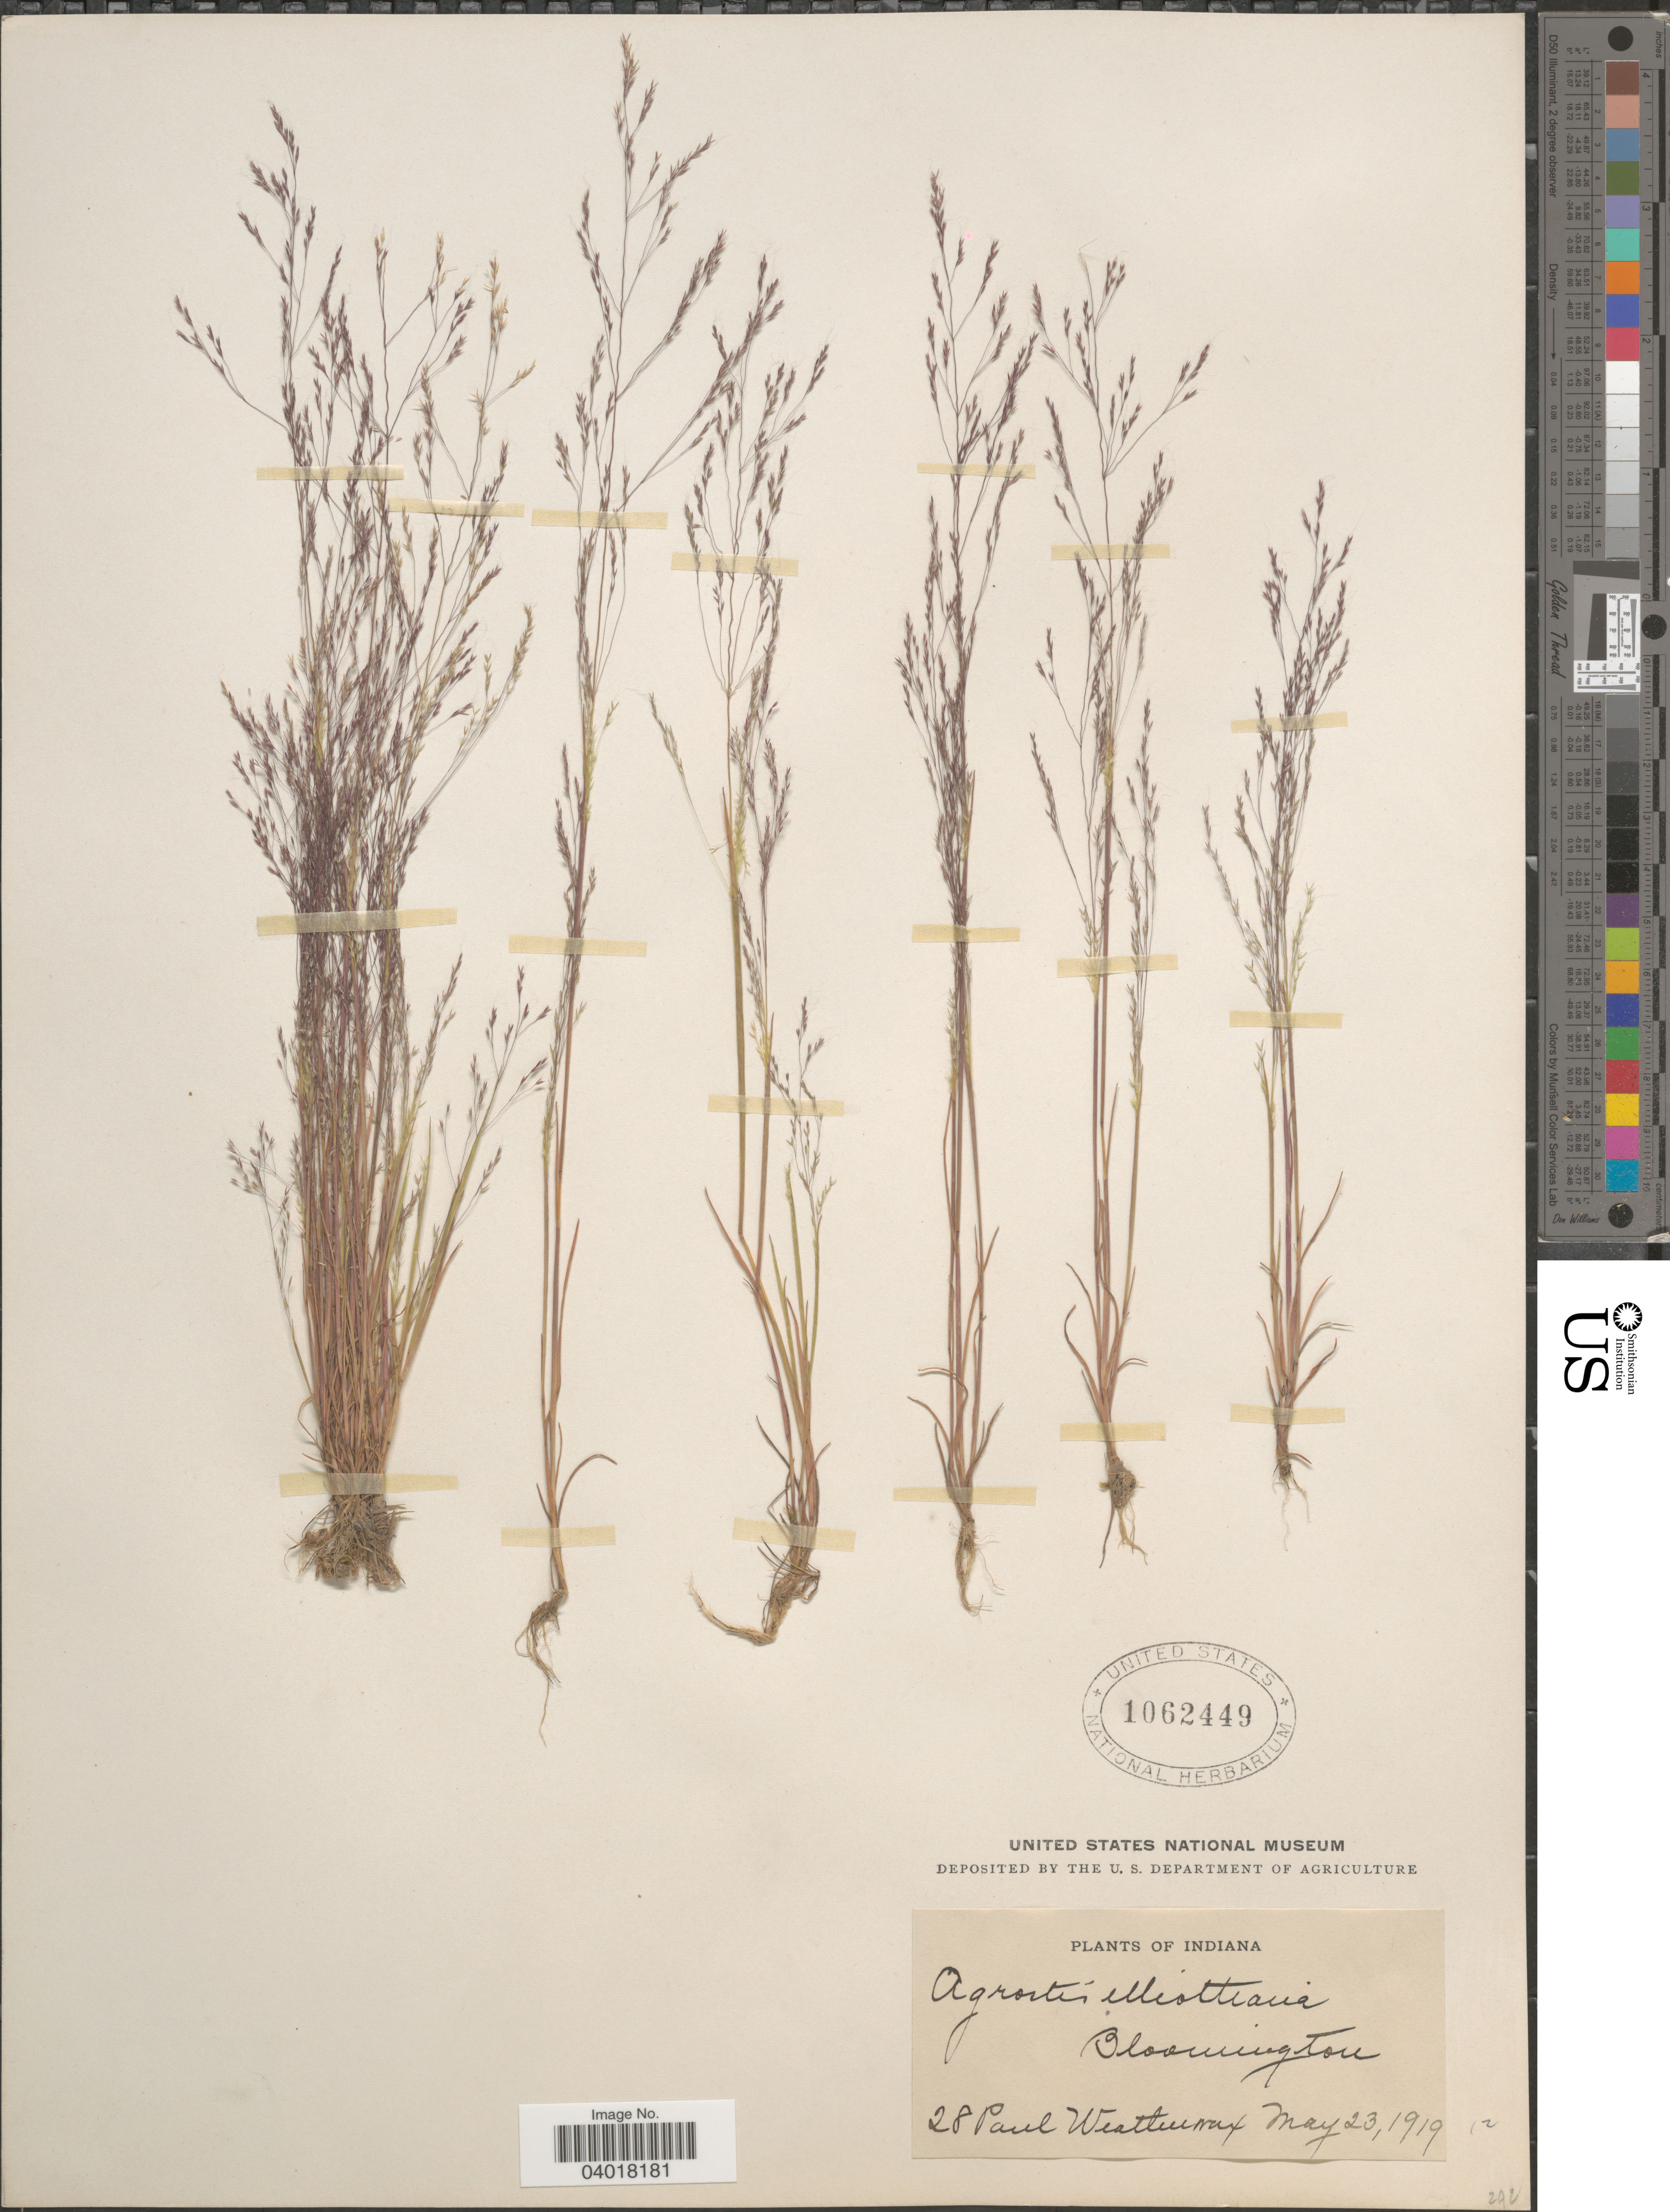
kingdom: Plantae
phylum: Tracheophyta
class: Liliopsida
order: Poales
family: Poaceae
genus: Agrostis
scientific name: Agrostis elliottiana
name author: Schult.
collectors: P. Weatherwax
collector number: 28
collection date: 1919-05-23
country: United States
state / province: Indiana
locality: Bloomington.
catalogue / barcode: US 1062449